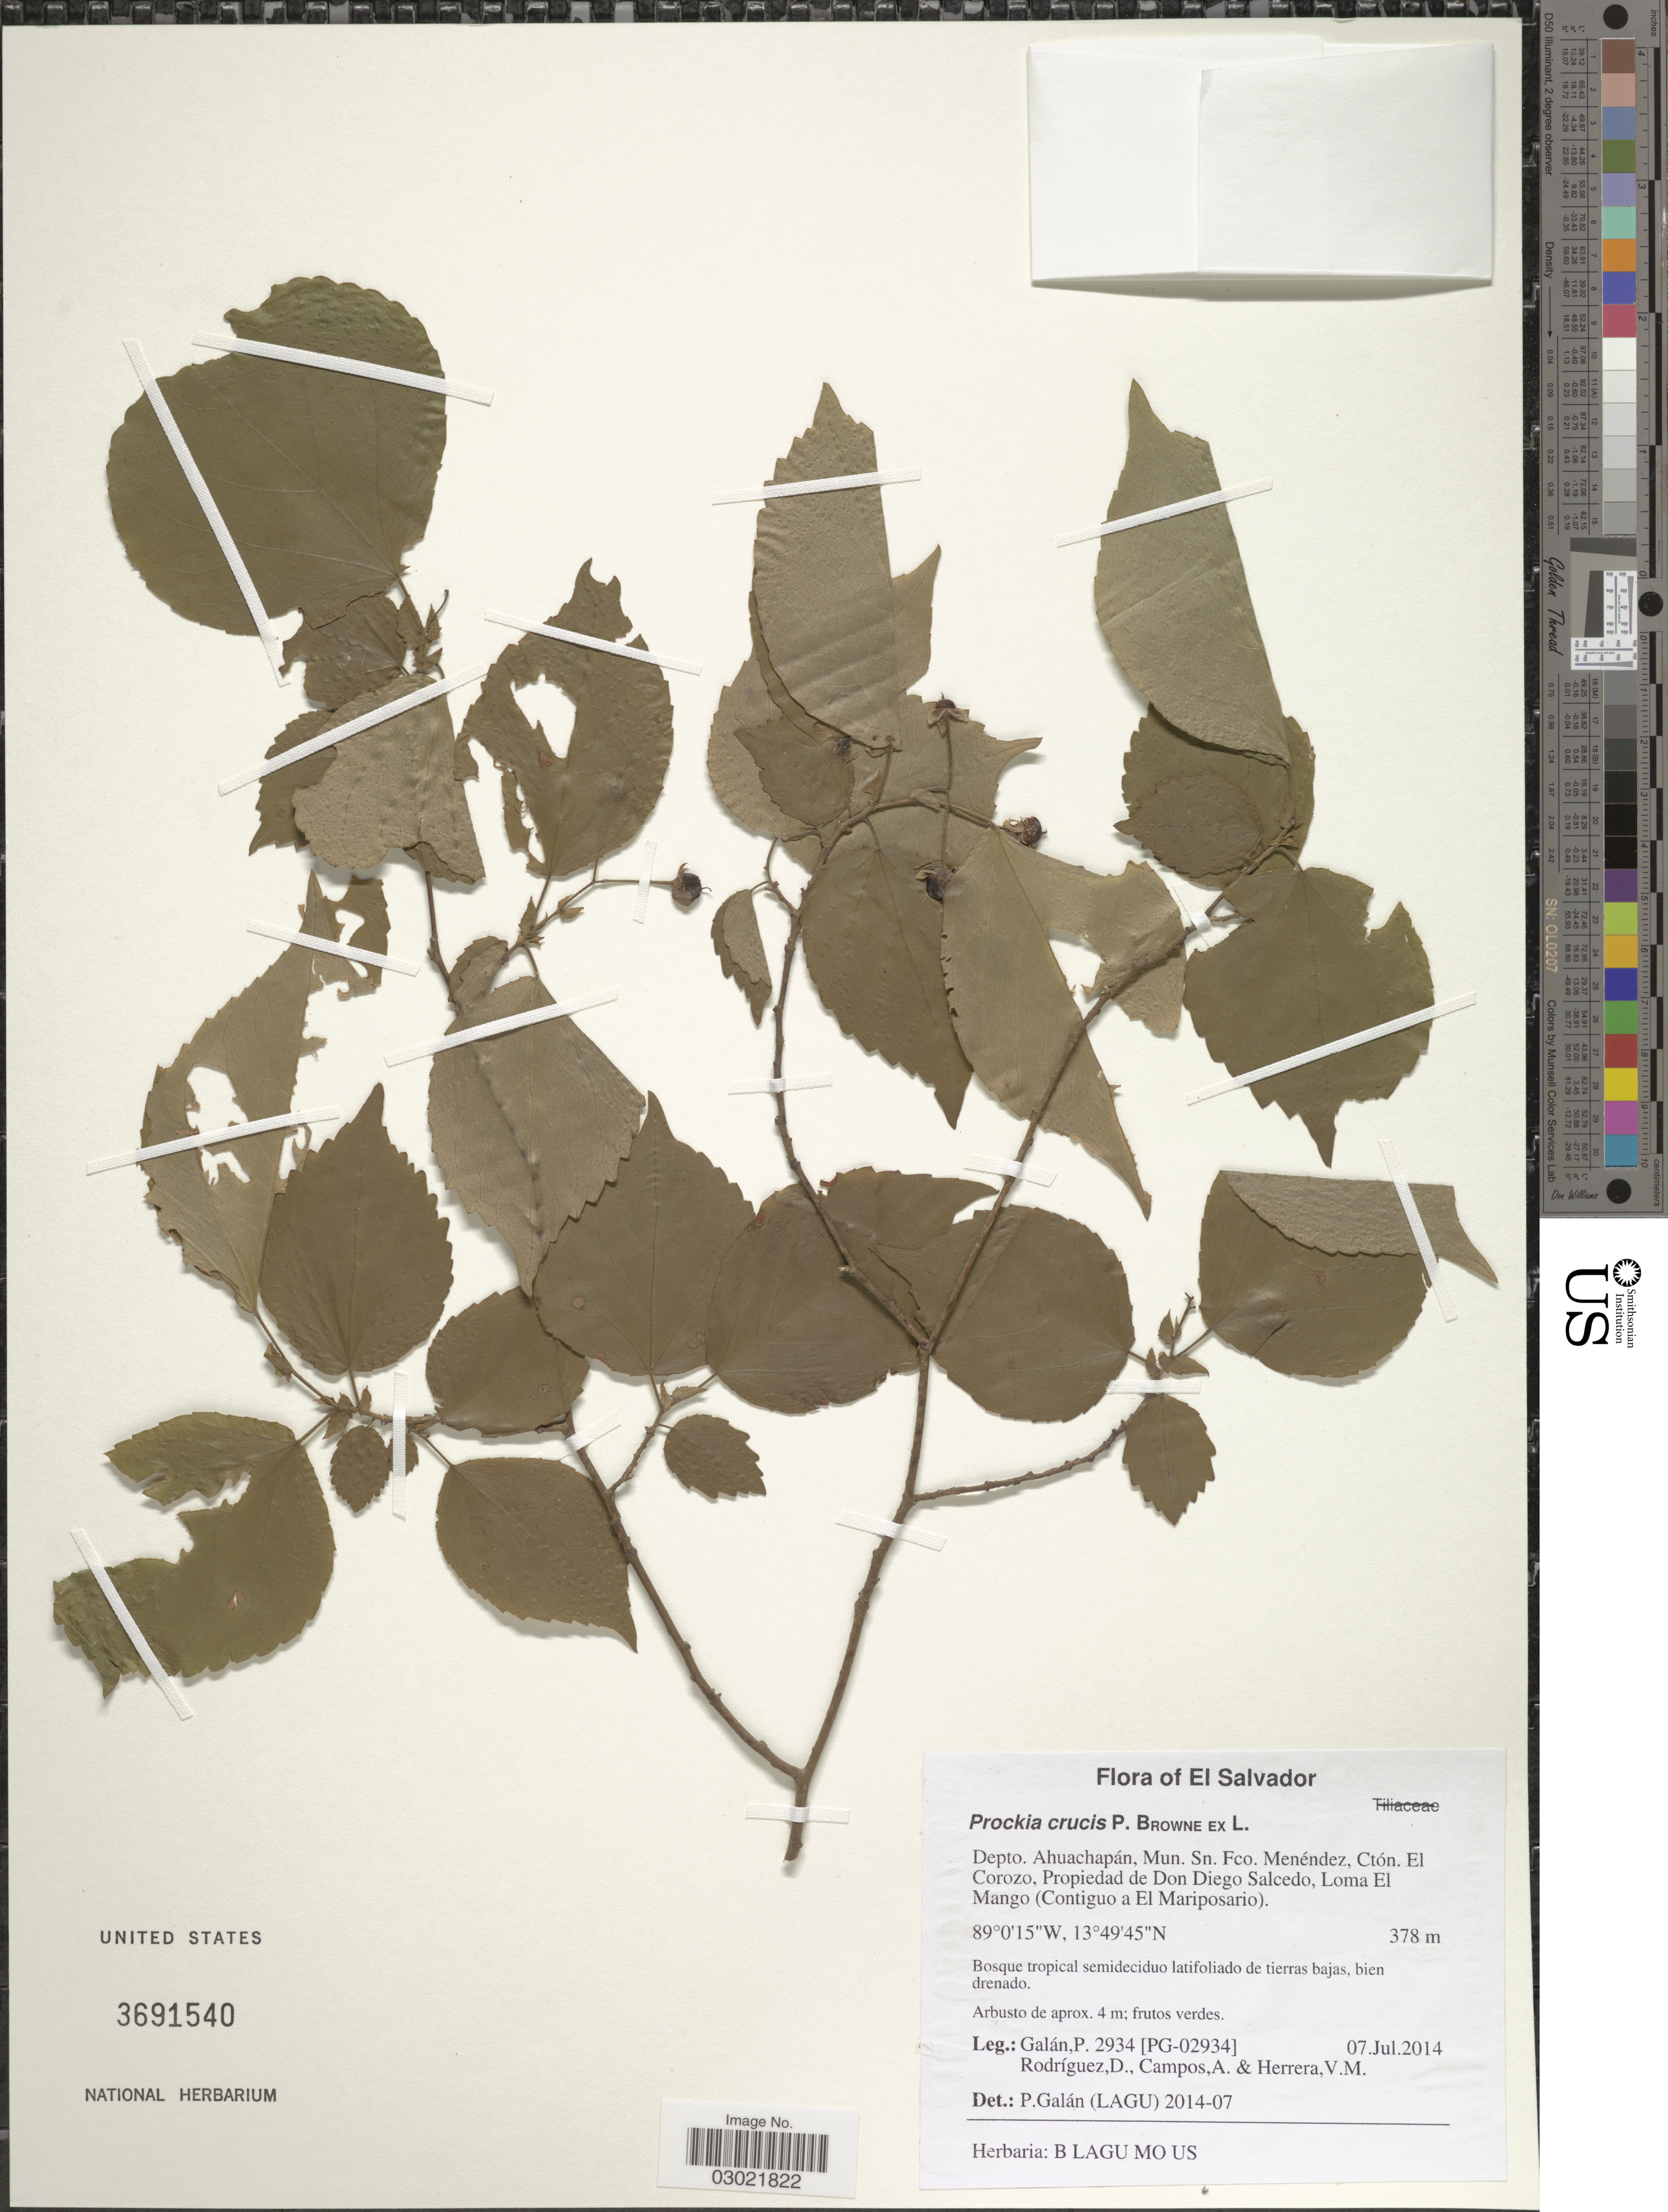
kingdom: Plantae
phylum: Tracheophyta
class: Magnoliopsida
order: Malpighiales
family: Salicaceae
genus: Prockia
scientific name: Prockia crucis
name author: P. Browne ex L.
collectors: P. Galan, D. Rodriguez, A. Campos & V. Herrera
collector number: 2934 (PG-02934)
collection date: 2014-07-07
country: El Salvador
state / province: Ahuachapan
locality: Depto. Ahuachapán, Mun. Sn. Fco. Menéndez, Ctón. El Corozo, Propiedad de Don Diego Salcedo, Loma El Mango (Contiguo a El Mariposario).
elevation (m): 378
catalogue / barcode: US 3691540